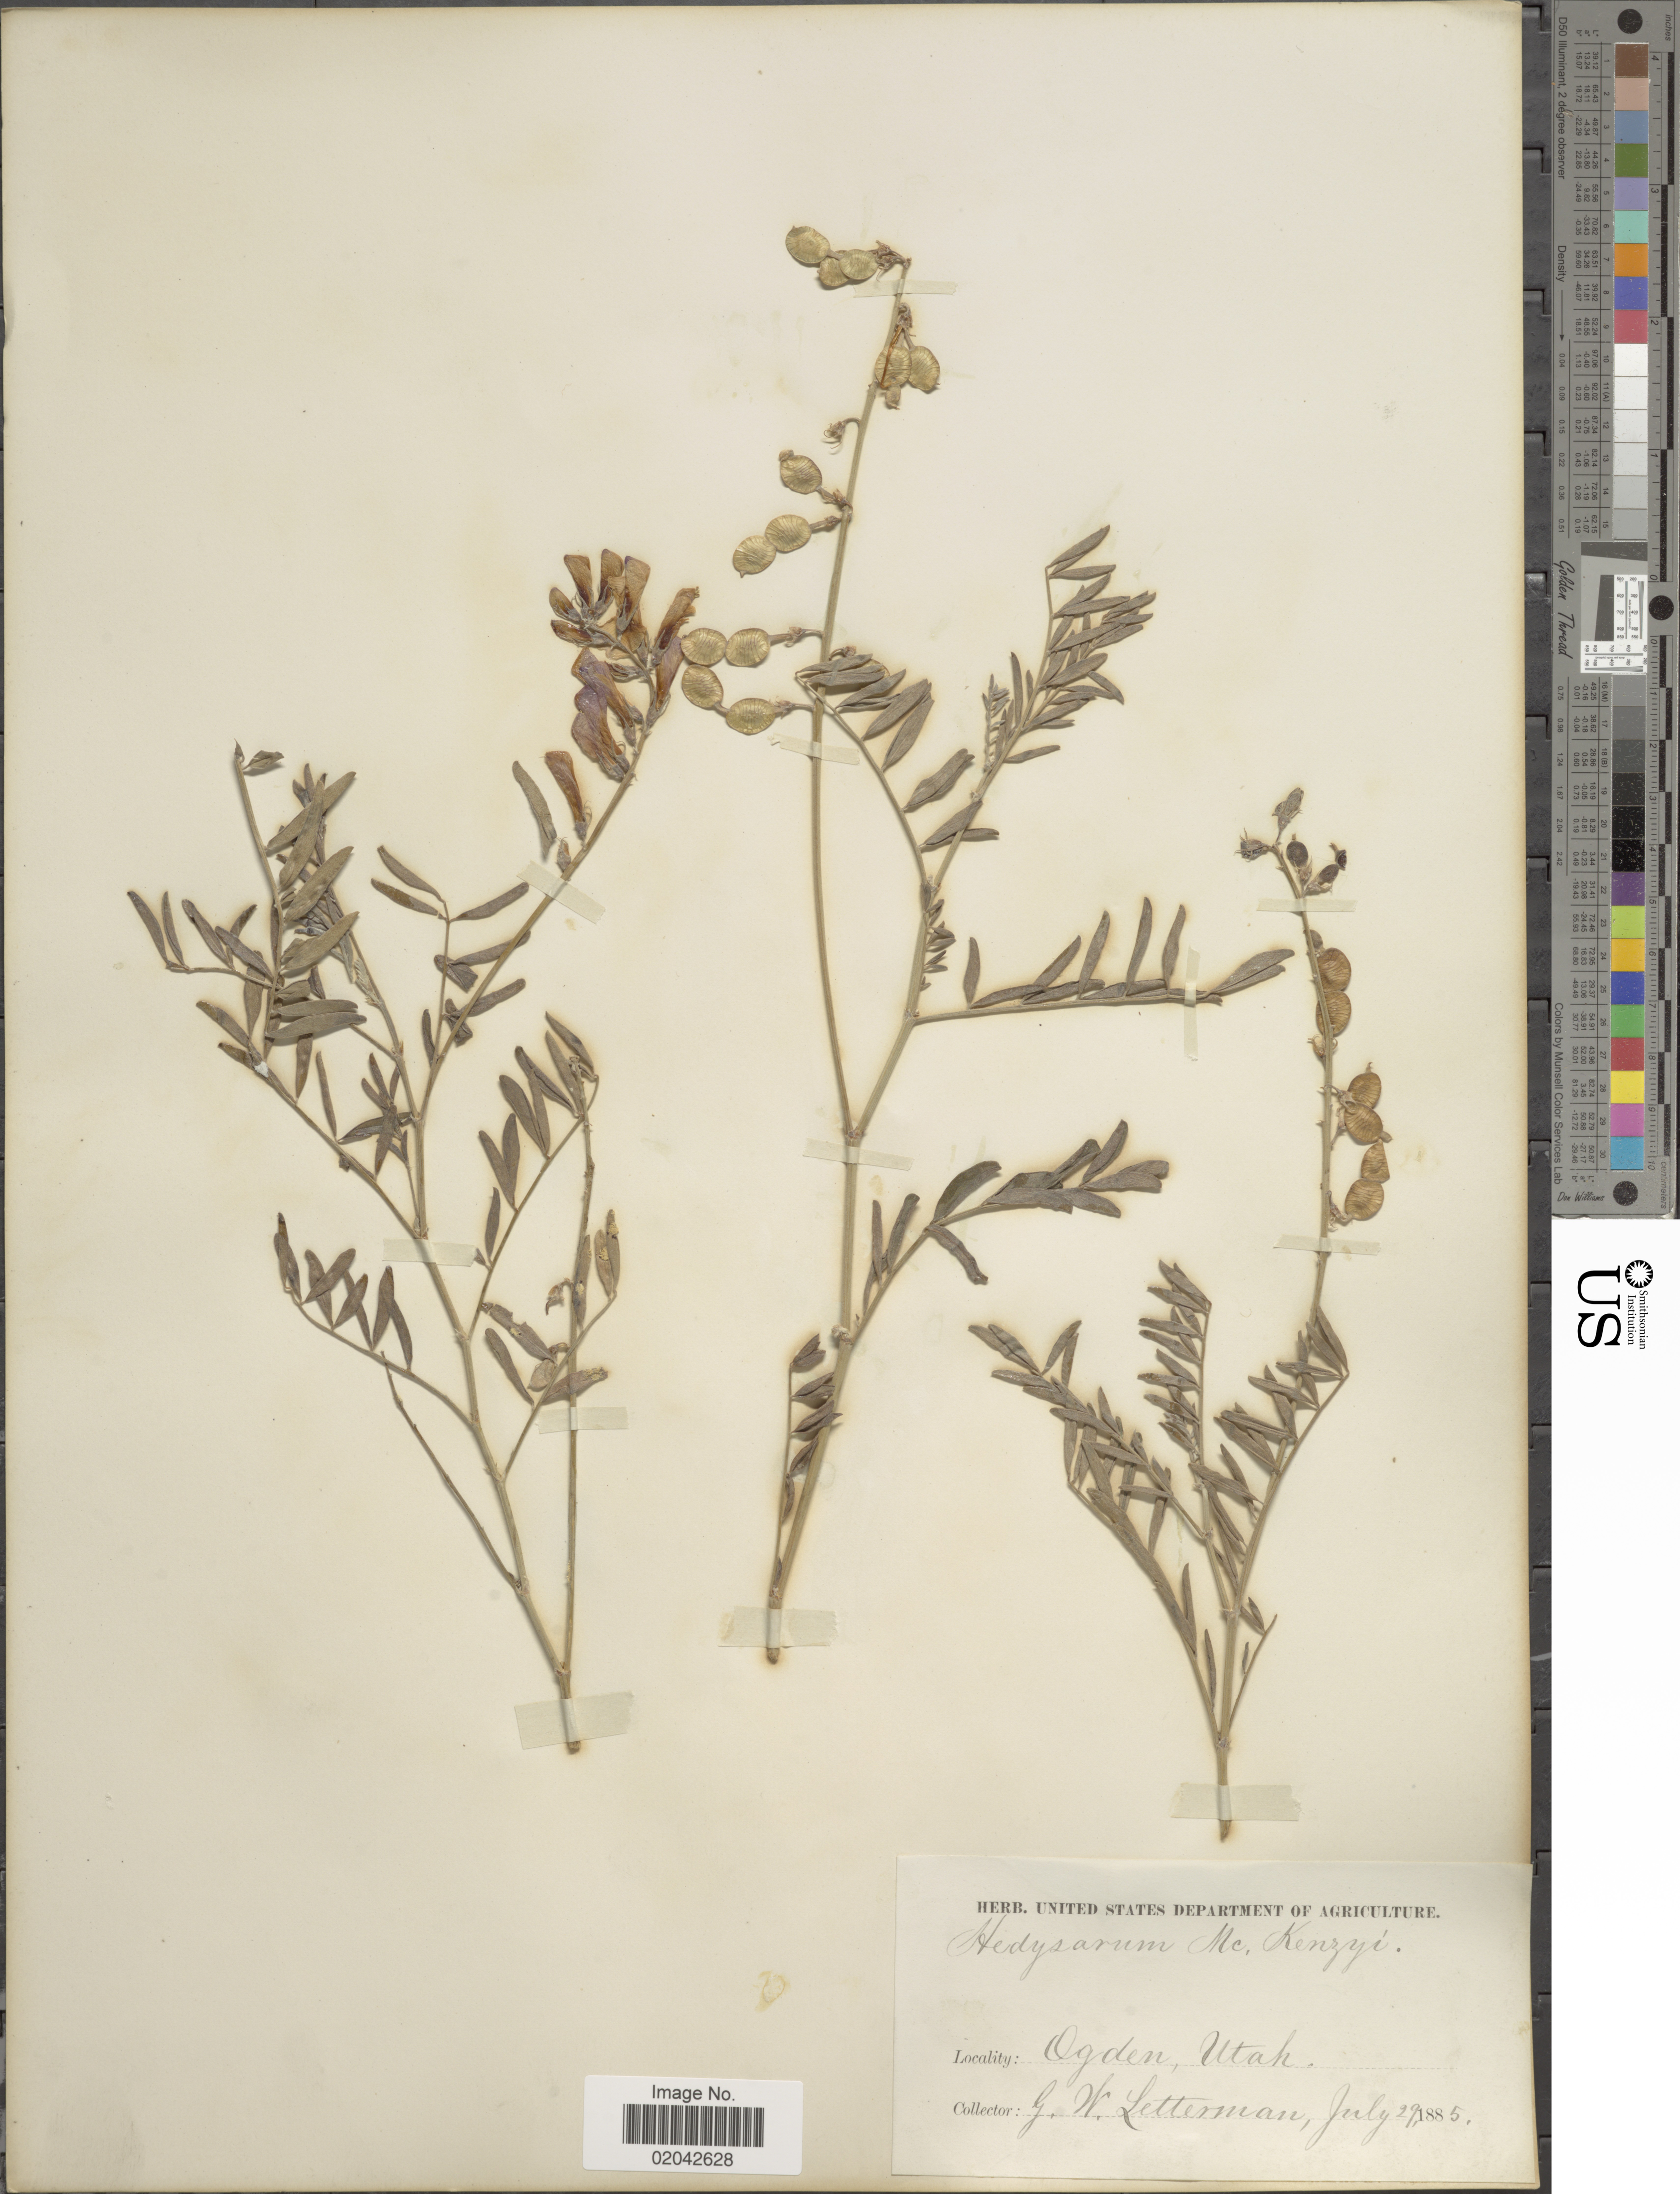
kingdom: Plantae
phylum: Tracheophyta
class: Magnoliopsida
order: Fabales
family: Fabaceae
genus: Hedysarum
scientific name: Hedysarum mackenziei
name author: Richardson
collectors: G. W. Letterman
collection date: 1885-07-29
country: United States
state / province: Utah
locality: Ogden.